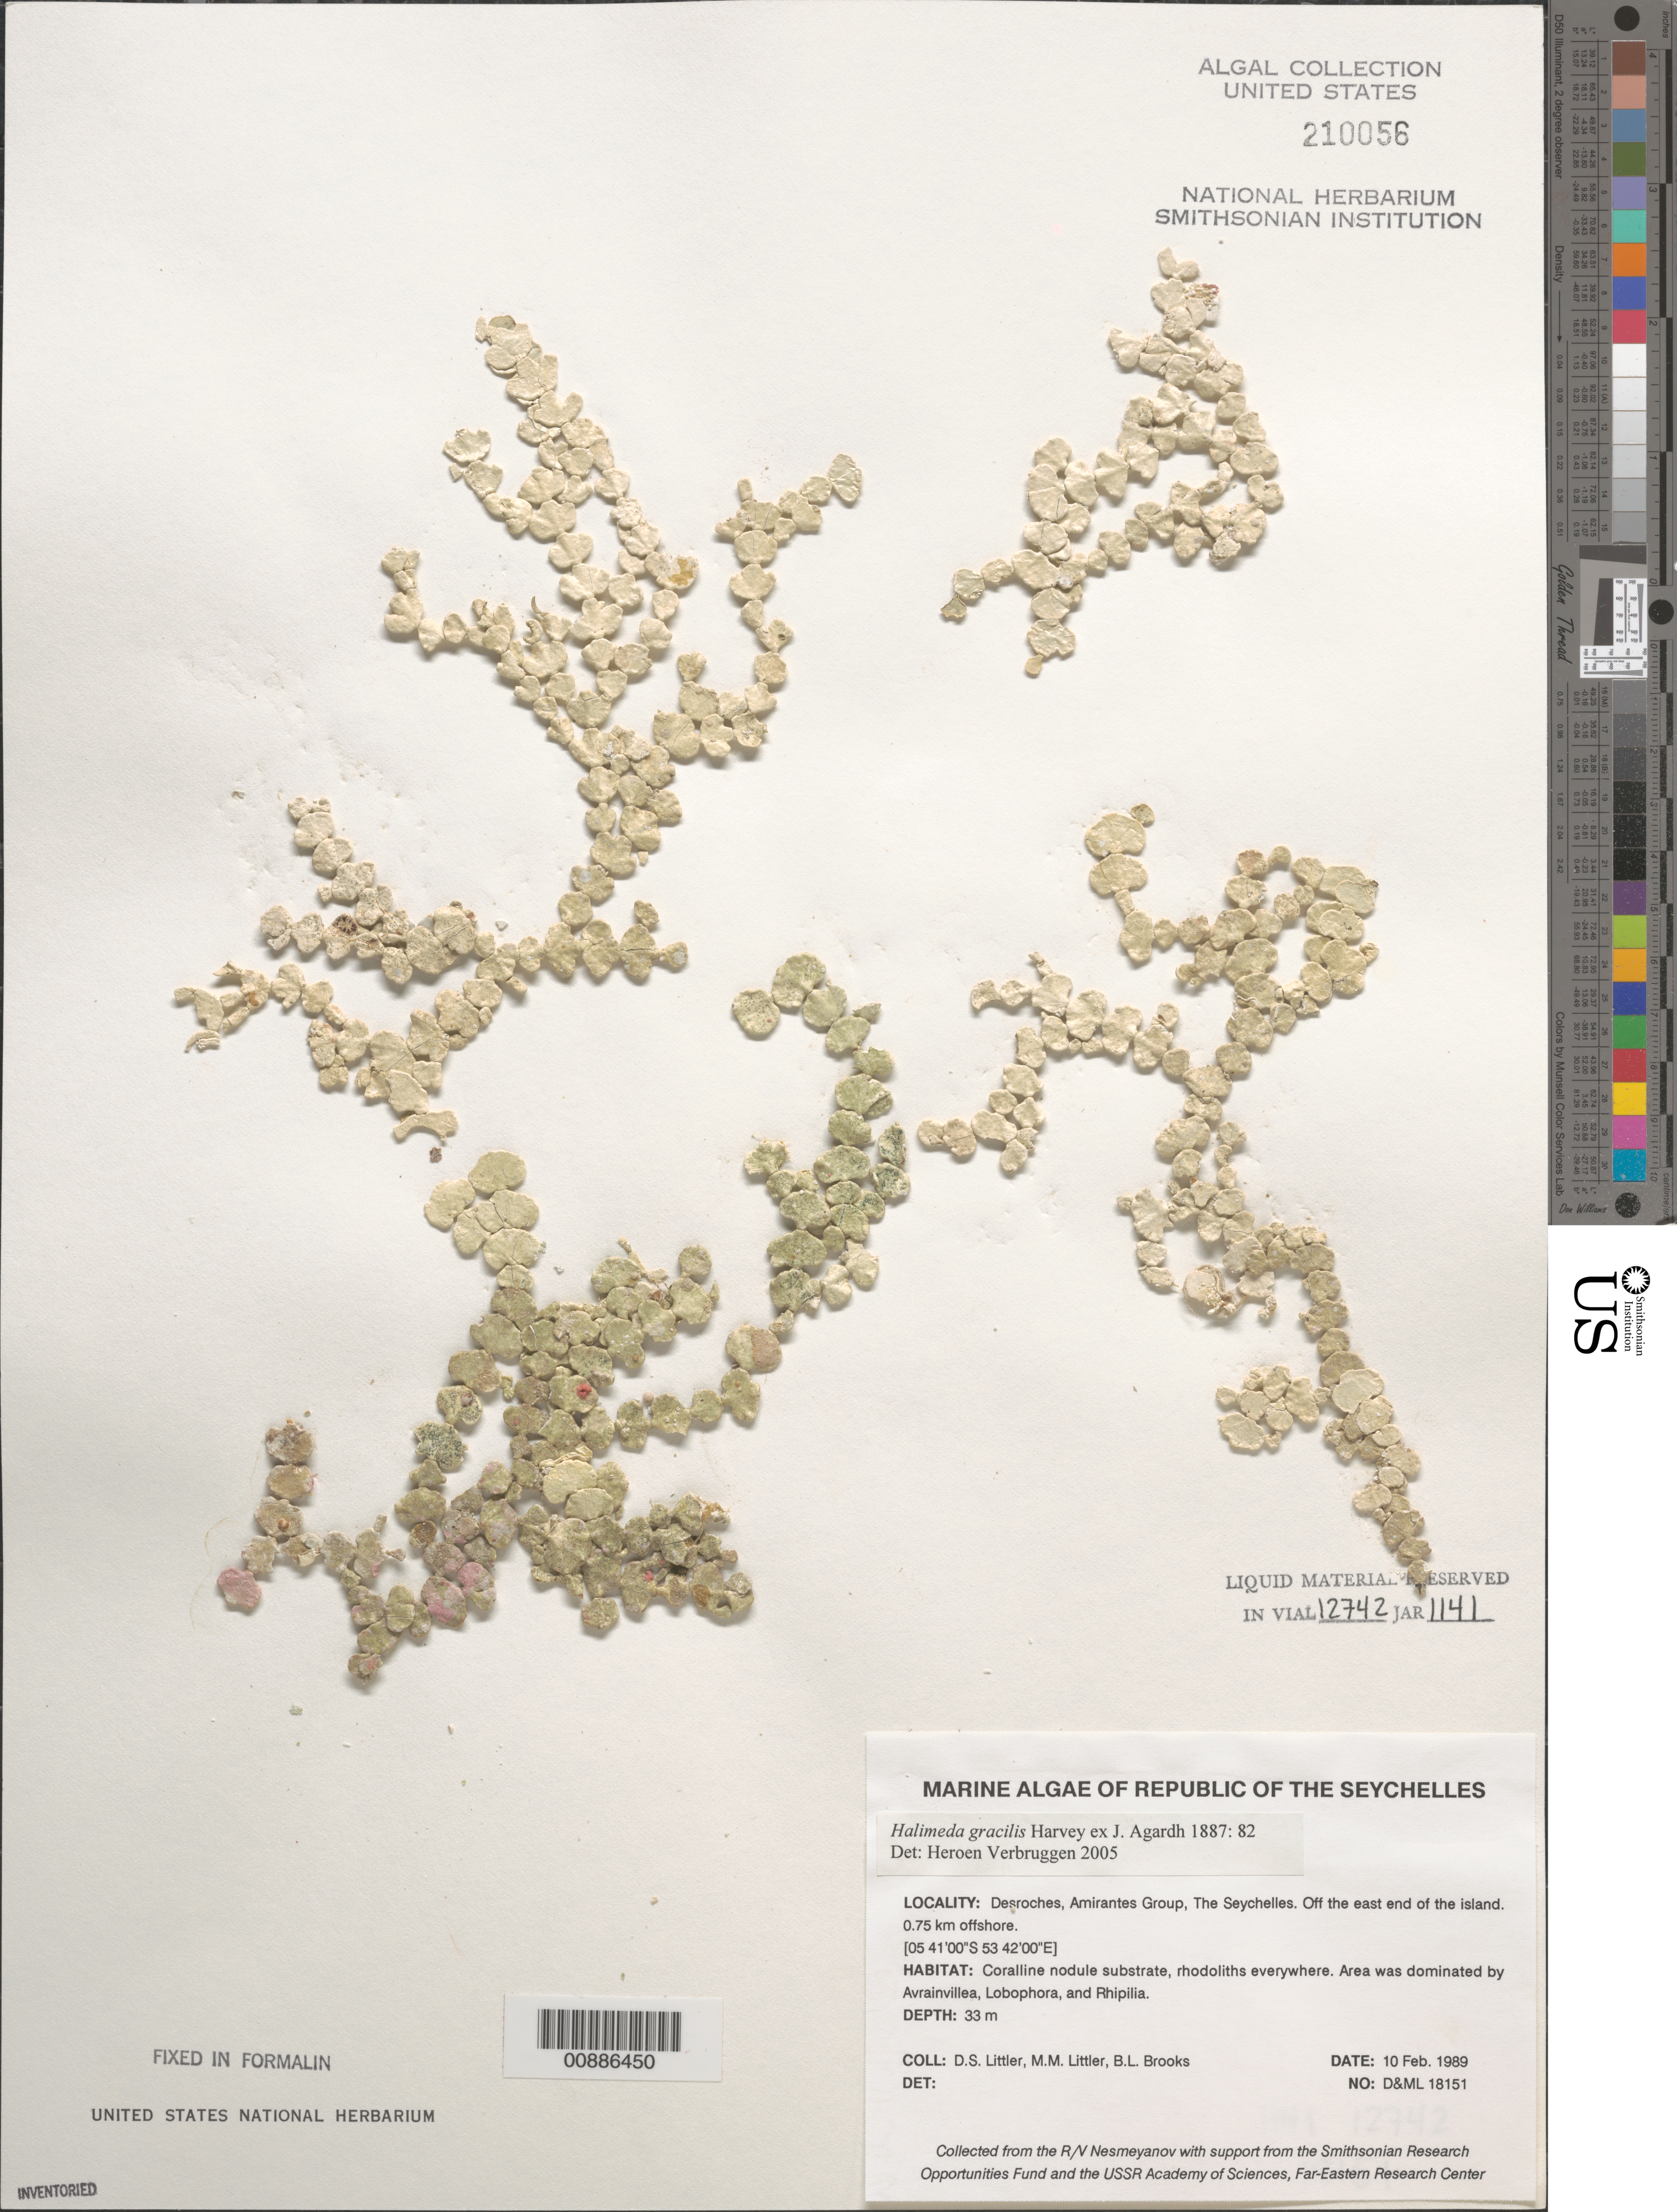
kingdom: Plantae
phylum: Chlorophyta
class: Ulvophyceae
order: Bryopsidales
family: Halimedaceae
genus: Halimeda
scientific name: Halimeda gracilis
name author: Harv. ex J. Agardh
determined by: Verbruggen, H.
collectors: D. S. Littler, M. M. Littler & B. Brooks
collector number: D&ML 18151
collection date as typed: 10 Feb 1989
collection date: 1989-02-10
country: Seychelles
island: Desroches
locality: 0.75 km off east end of island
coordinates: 05 41'00"S, 53 42'00"E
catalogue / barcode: US 210056